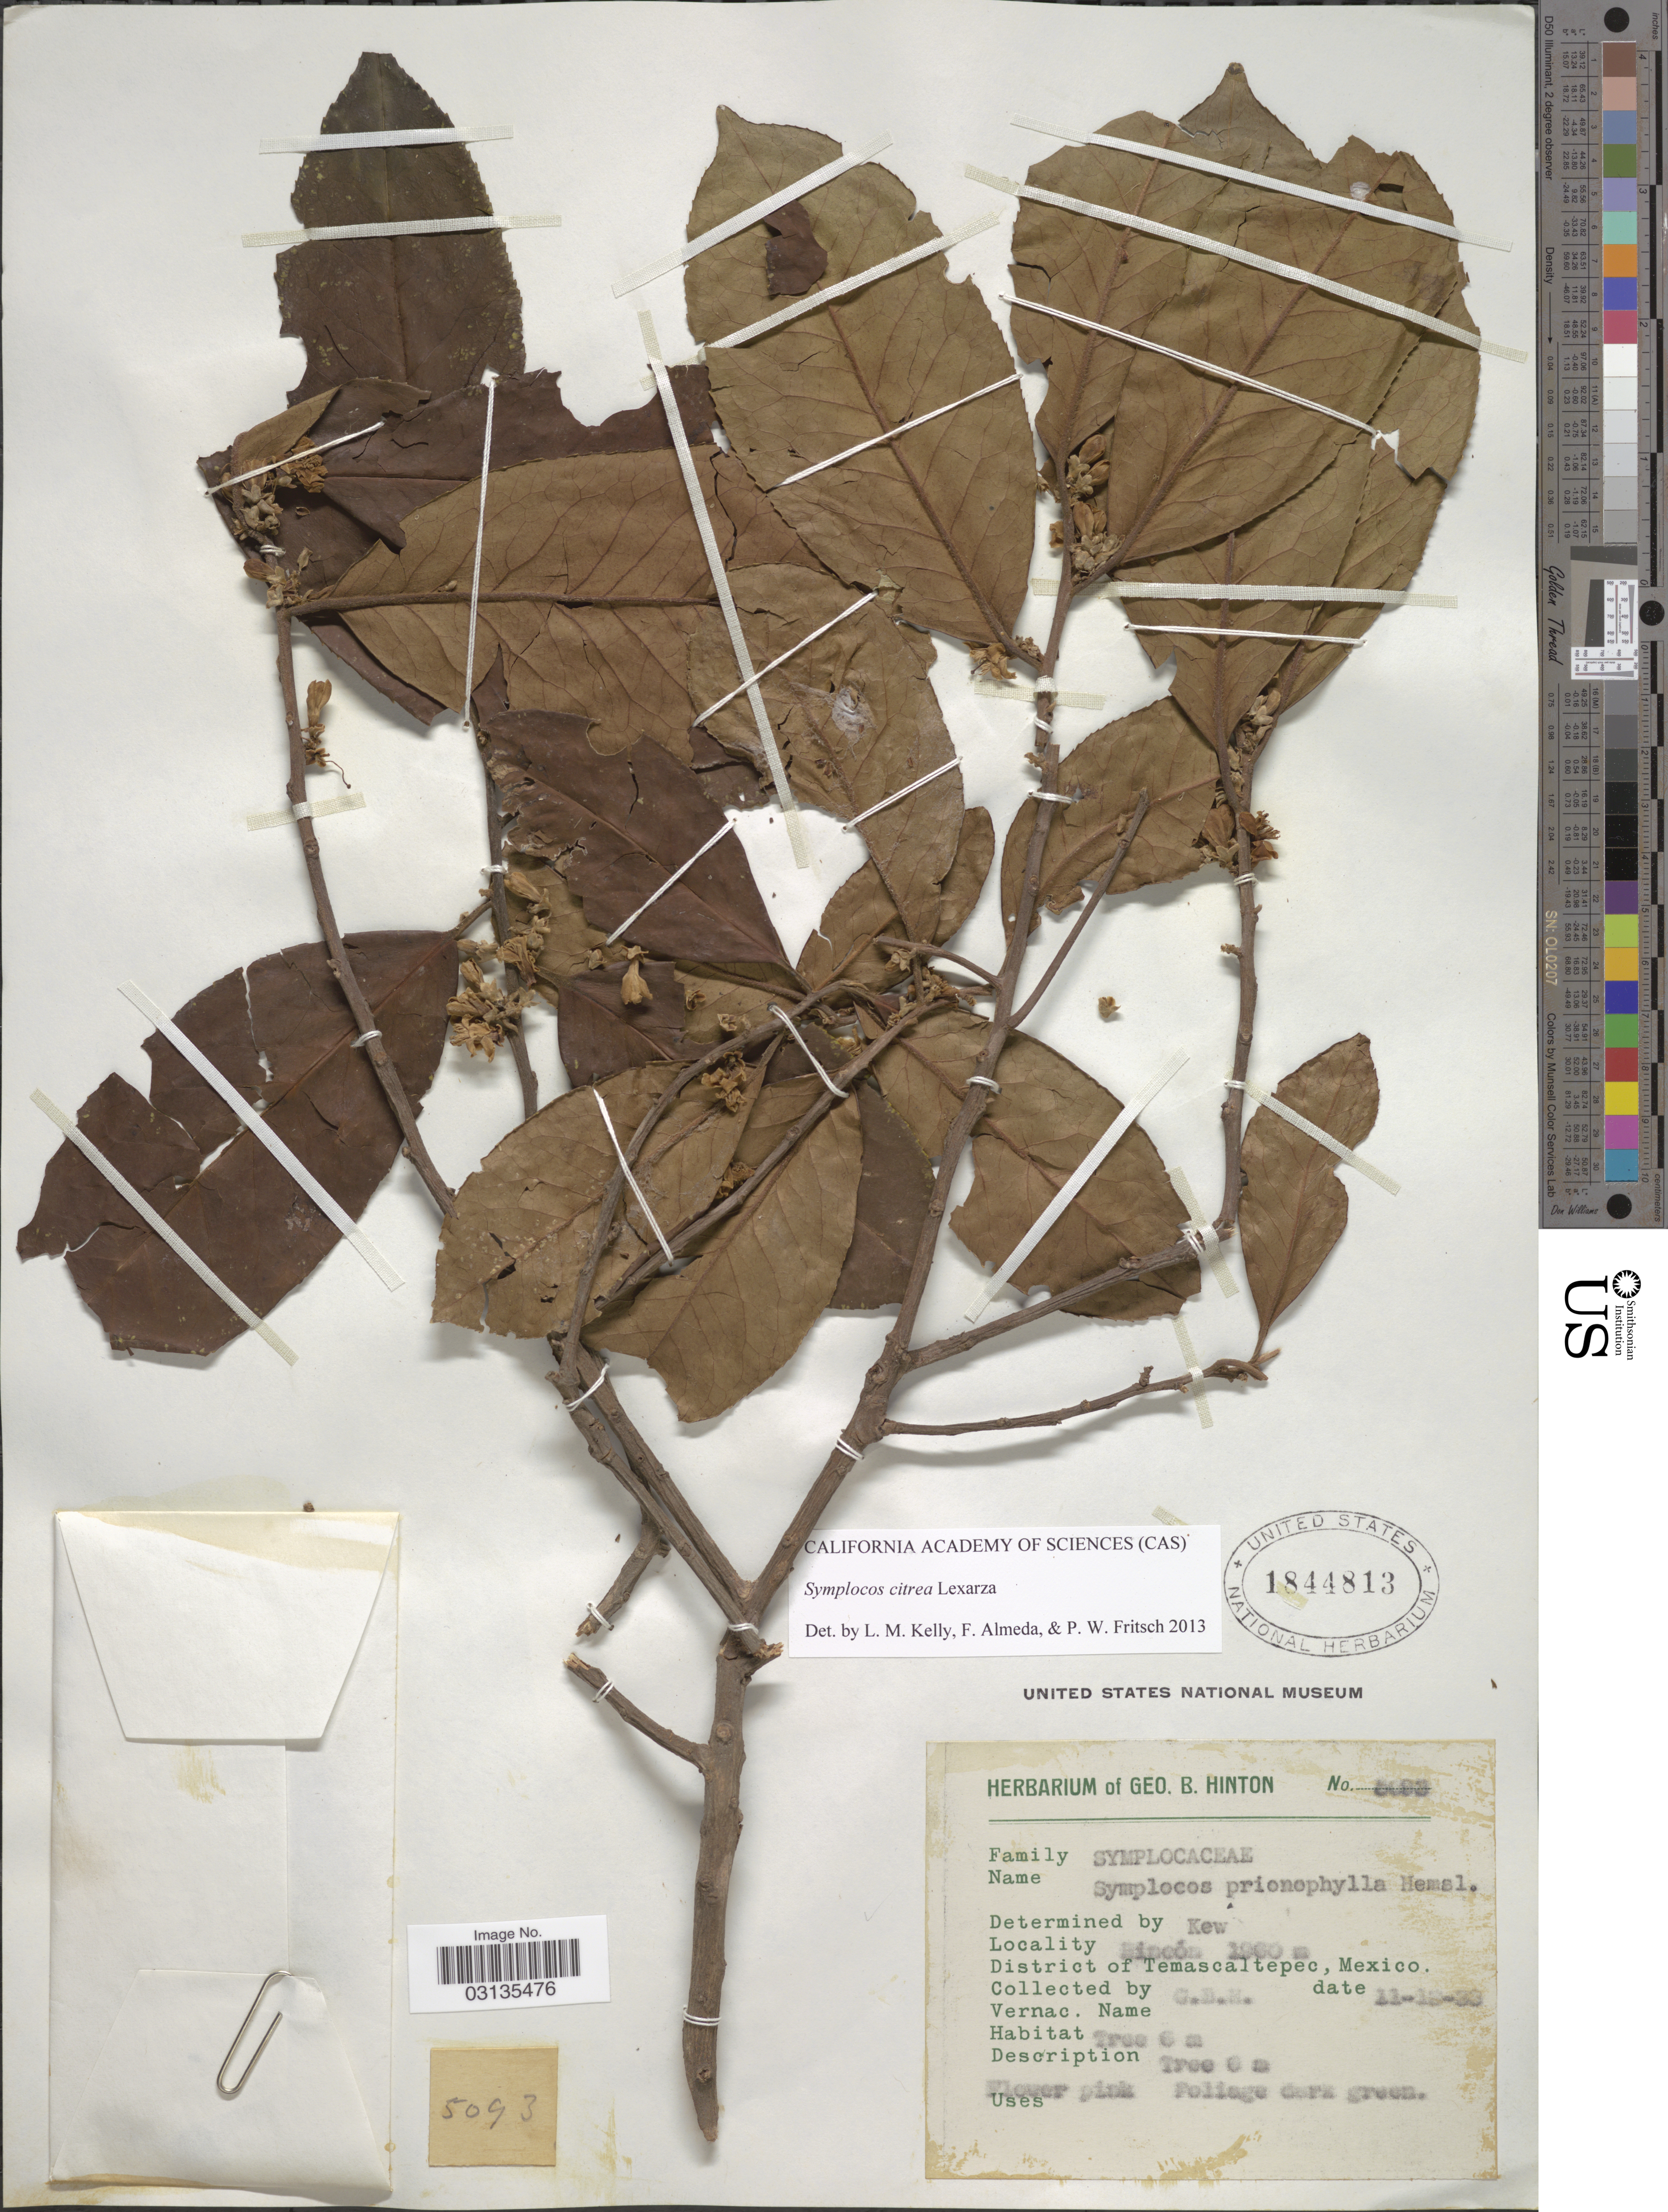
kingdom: Plantae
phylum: Tracheophyta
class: Magnoliopsida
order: Ericales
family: Symplocaceae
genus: Symplocos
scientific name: Symplocos citrea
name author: Lex.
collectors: G. B. Hinton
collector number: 5093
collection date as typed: Transcribed d/m/y: 11/12/33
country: Mexico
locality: Rincón. District of Temascaltepec.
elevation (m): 1900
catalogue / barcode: US 1844813